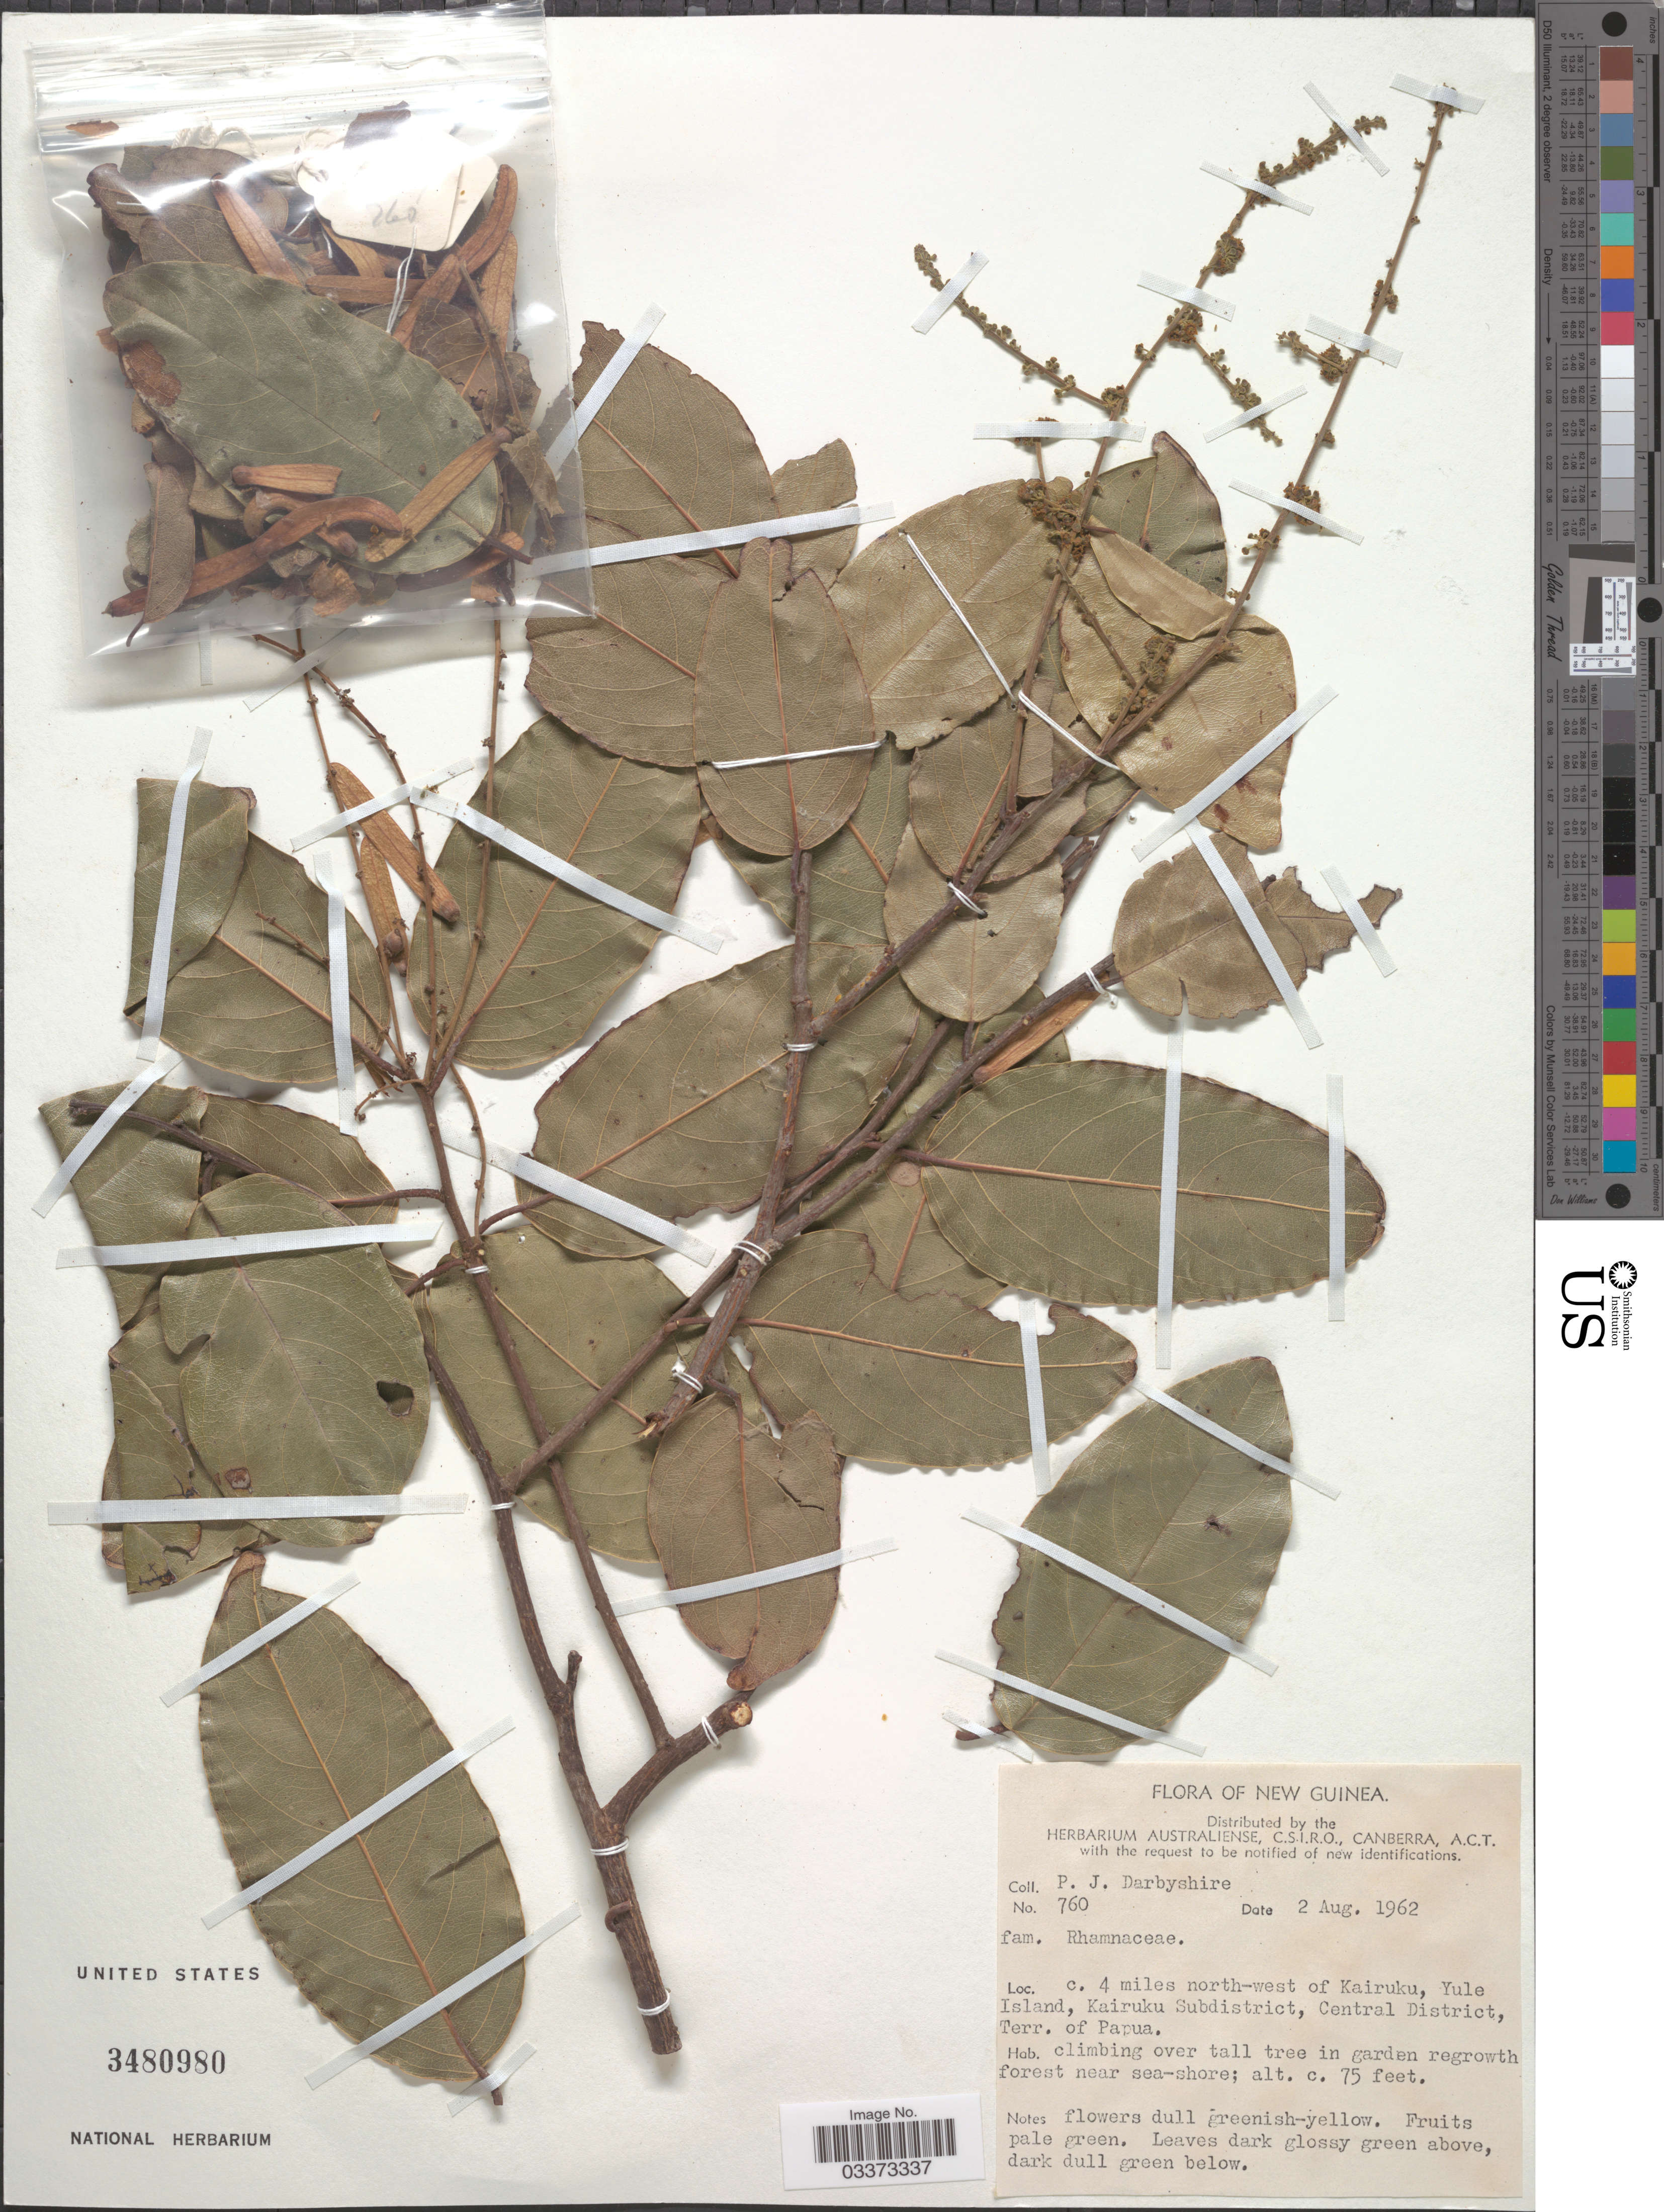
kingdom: Plantae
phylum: Tracheophyta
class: Magnoliopsida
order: Rosales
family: Rhamnaceae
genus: Ventilago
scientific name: Ventilago sp.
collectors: P. Darbyshire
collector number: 760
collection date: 1962-08-02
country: Papua New Guinea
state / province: Central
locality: New Guinea. C. 4 miles north-west of Kairuku, Yule Island, Kairuku Subdistrict, Central District, Terr. of Papua.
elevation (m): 23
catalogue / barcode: US 3480980